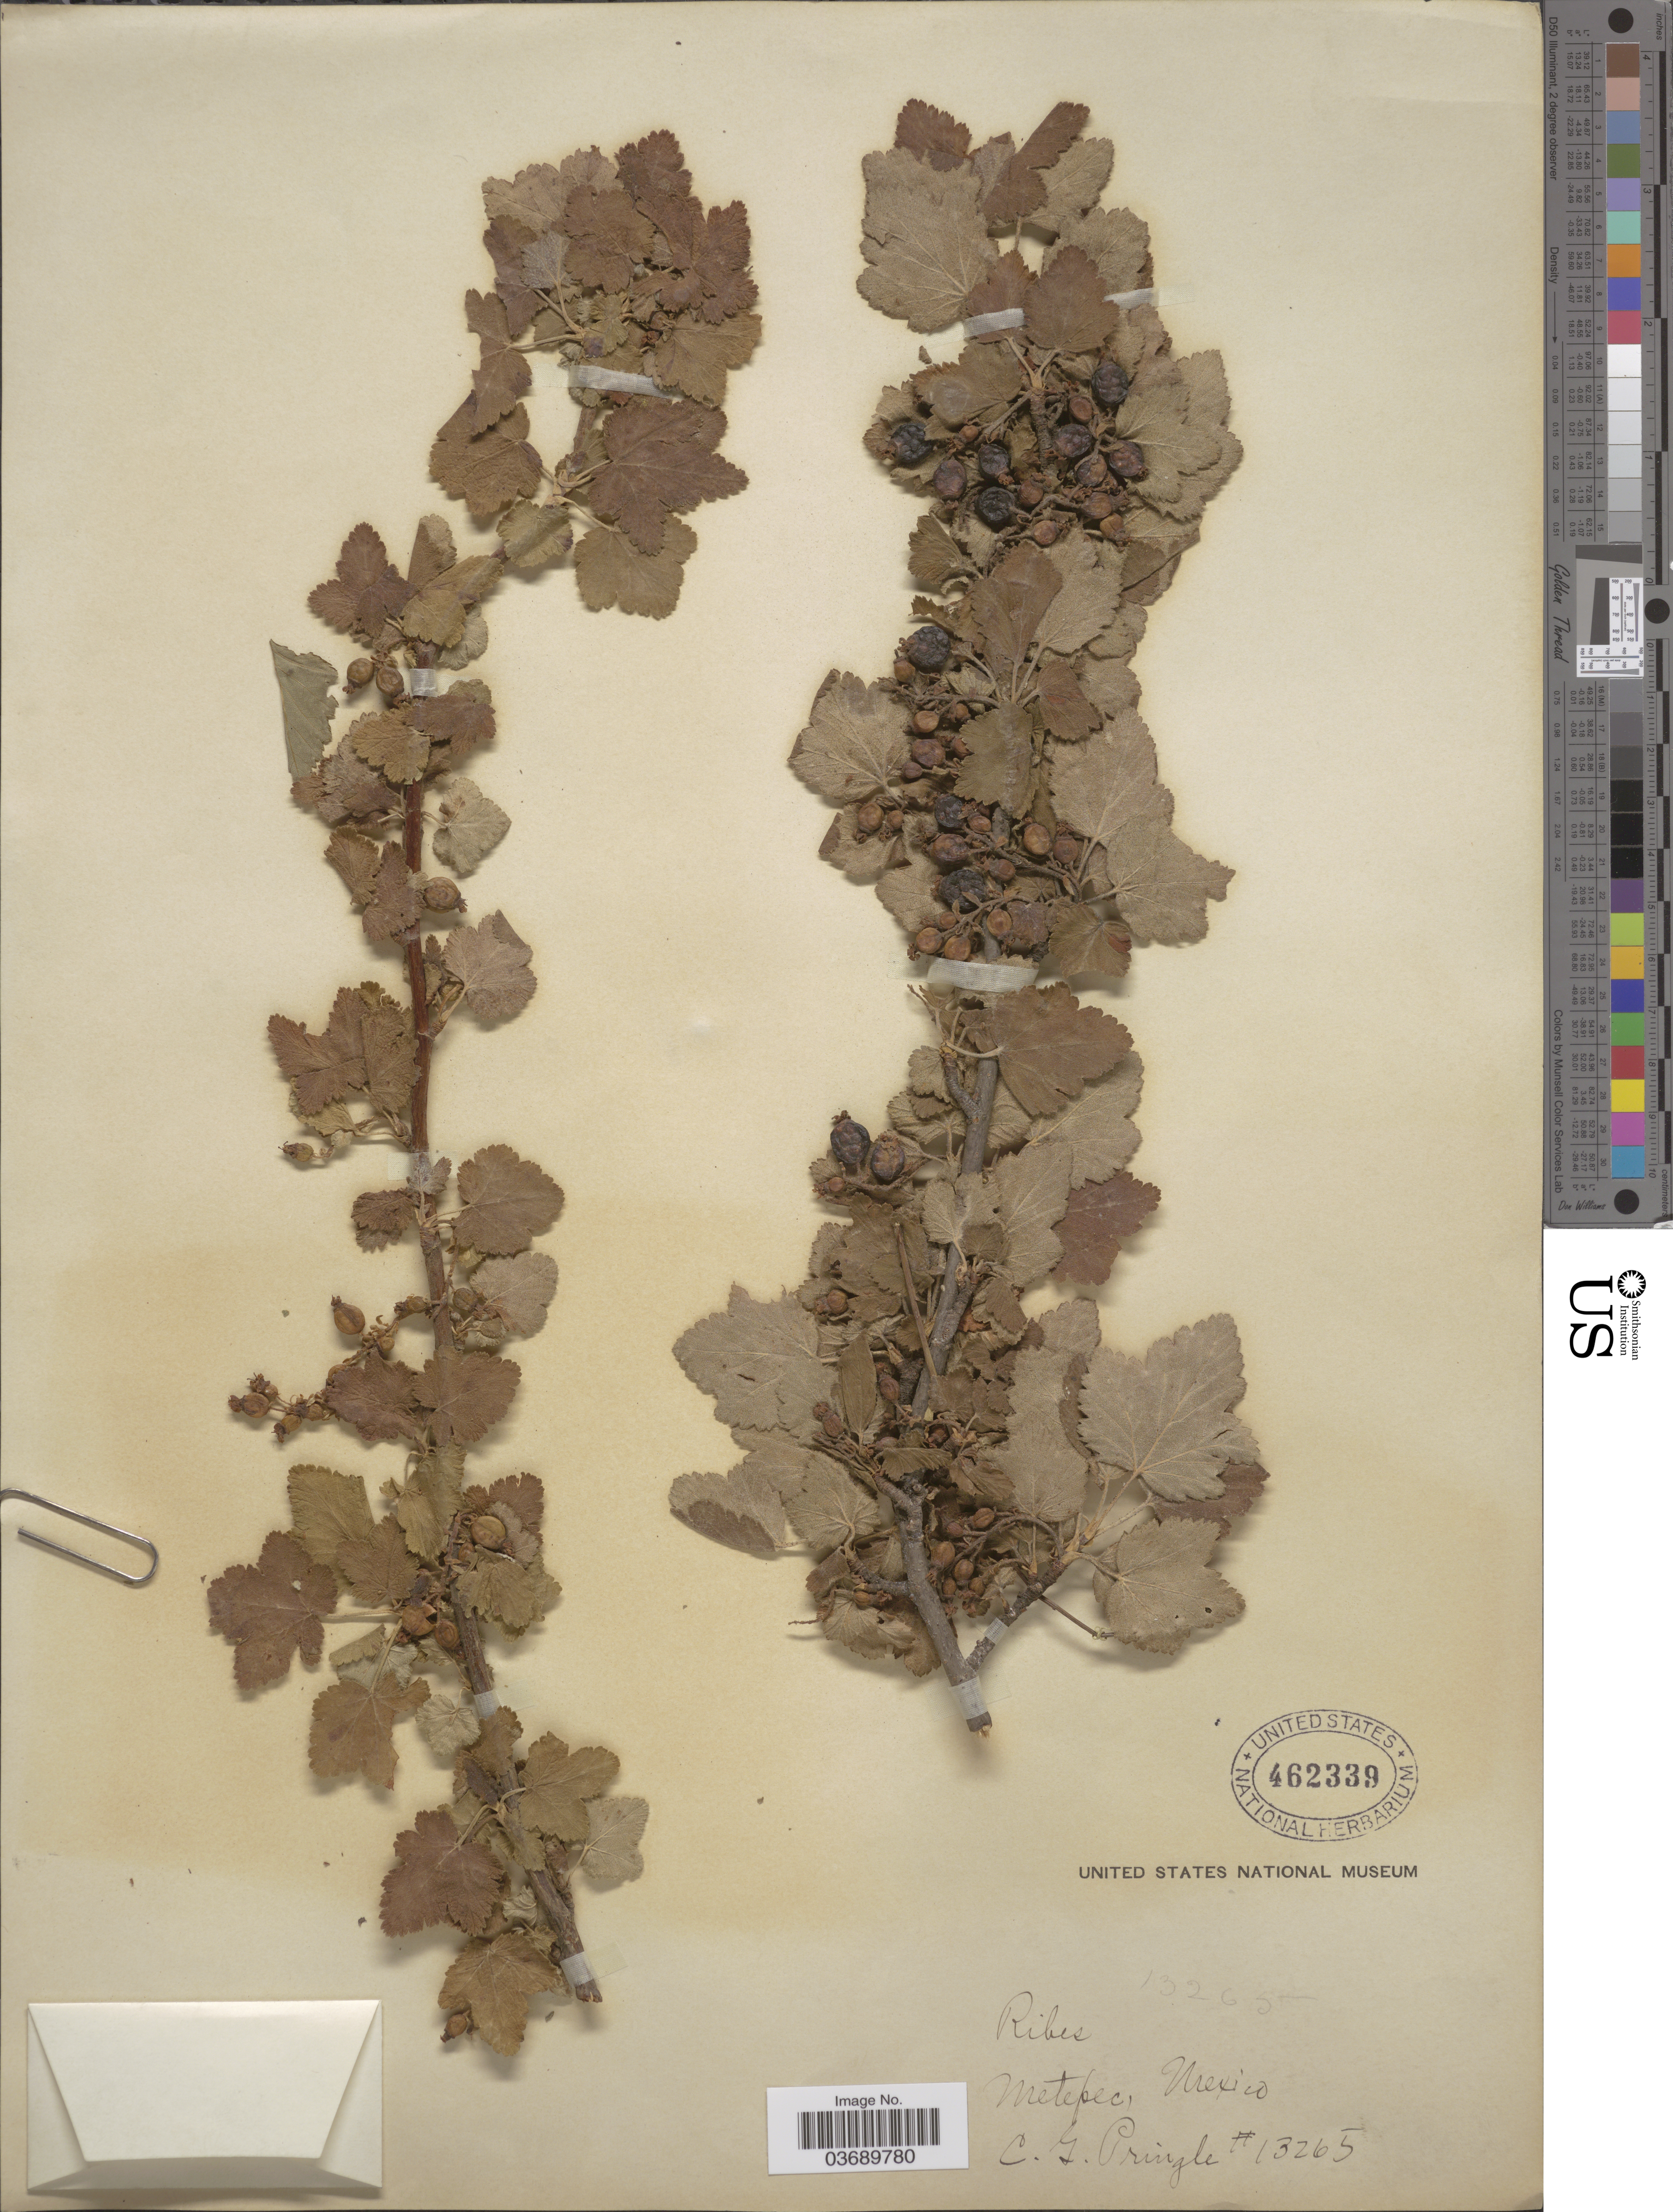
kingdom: Plantae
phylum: Tracheophyta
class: Magnoliopsida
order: Saxifragales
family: Grossulariaceae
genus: Ribes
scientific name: Ribes sp.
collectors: C. G. Pringle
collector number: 13265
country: Mexico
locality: Metepec.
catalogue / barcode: US 462339